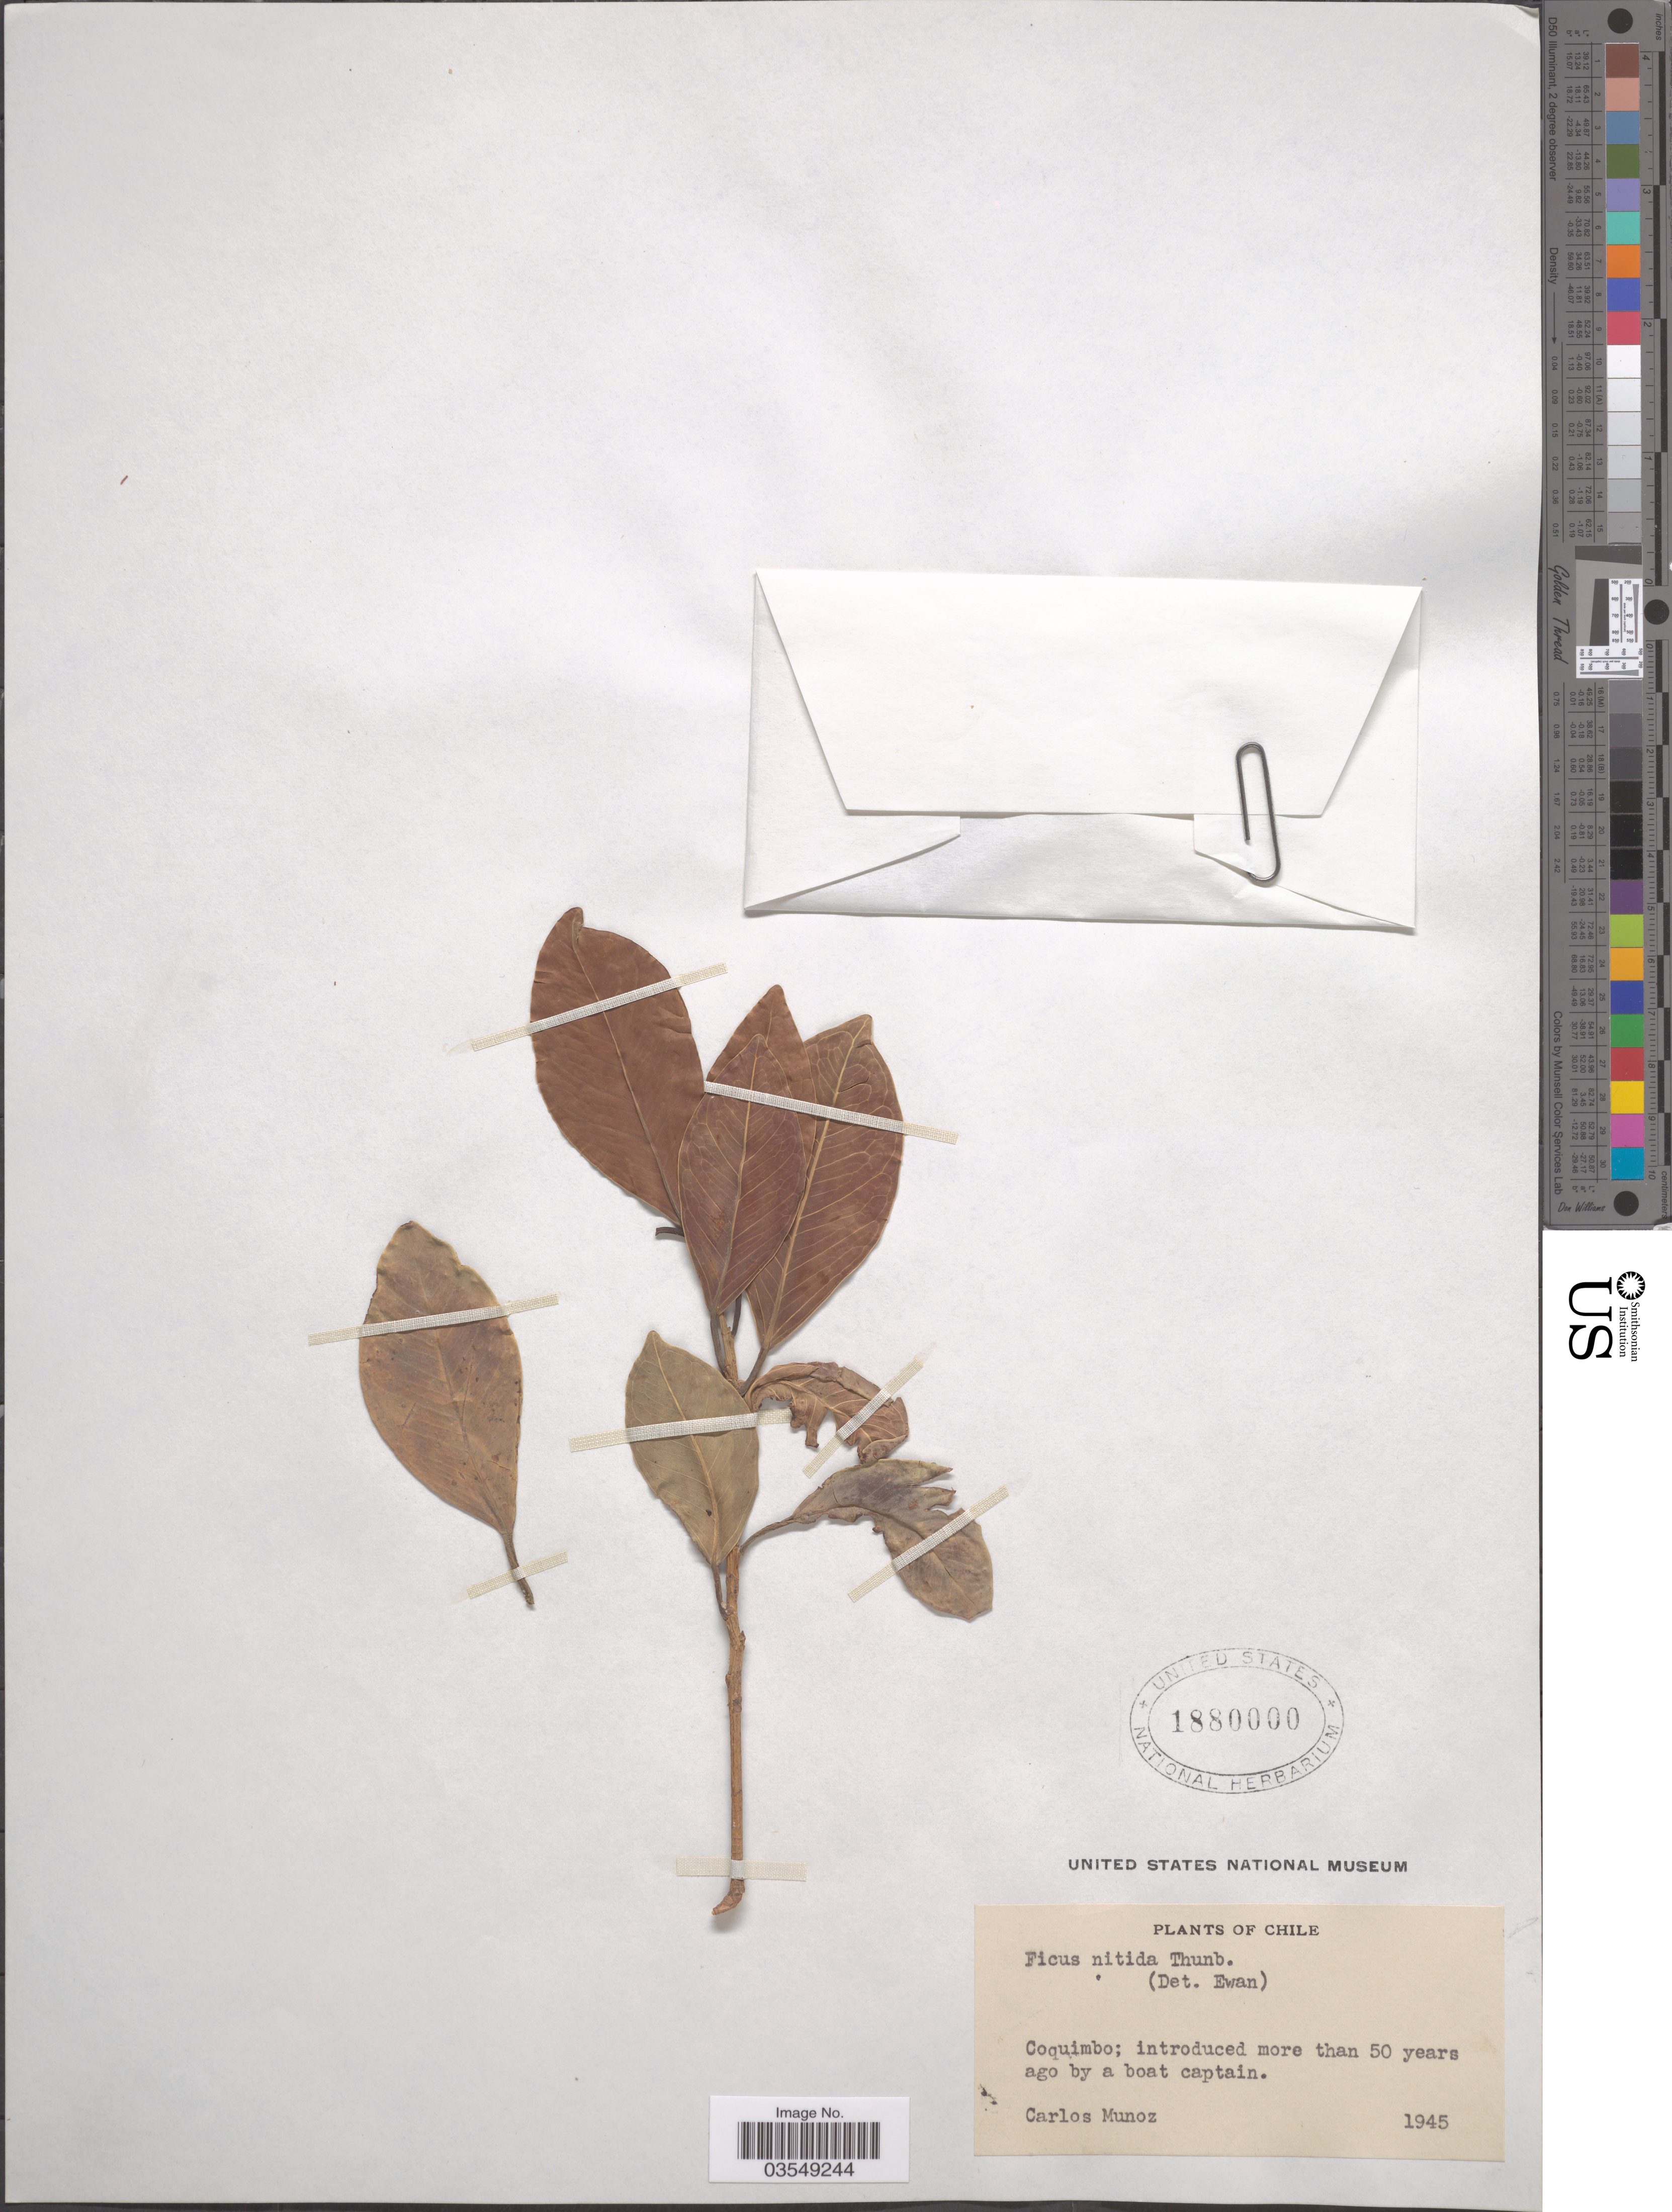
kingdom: Plantae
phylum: Tracheophyta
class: Magnoliopsida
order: Rosales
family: Moraceae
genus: Ficus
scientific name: Ficus retusa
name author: L.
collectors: C. Muñoz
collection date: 1945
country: Chile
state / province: Coquimbo (IV)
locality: Coquimbo.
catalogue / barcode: US 1880000